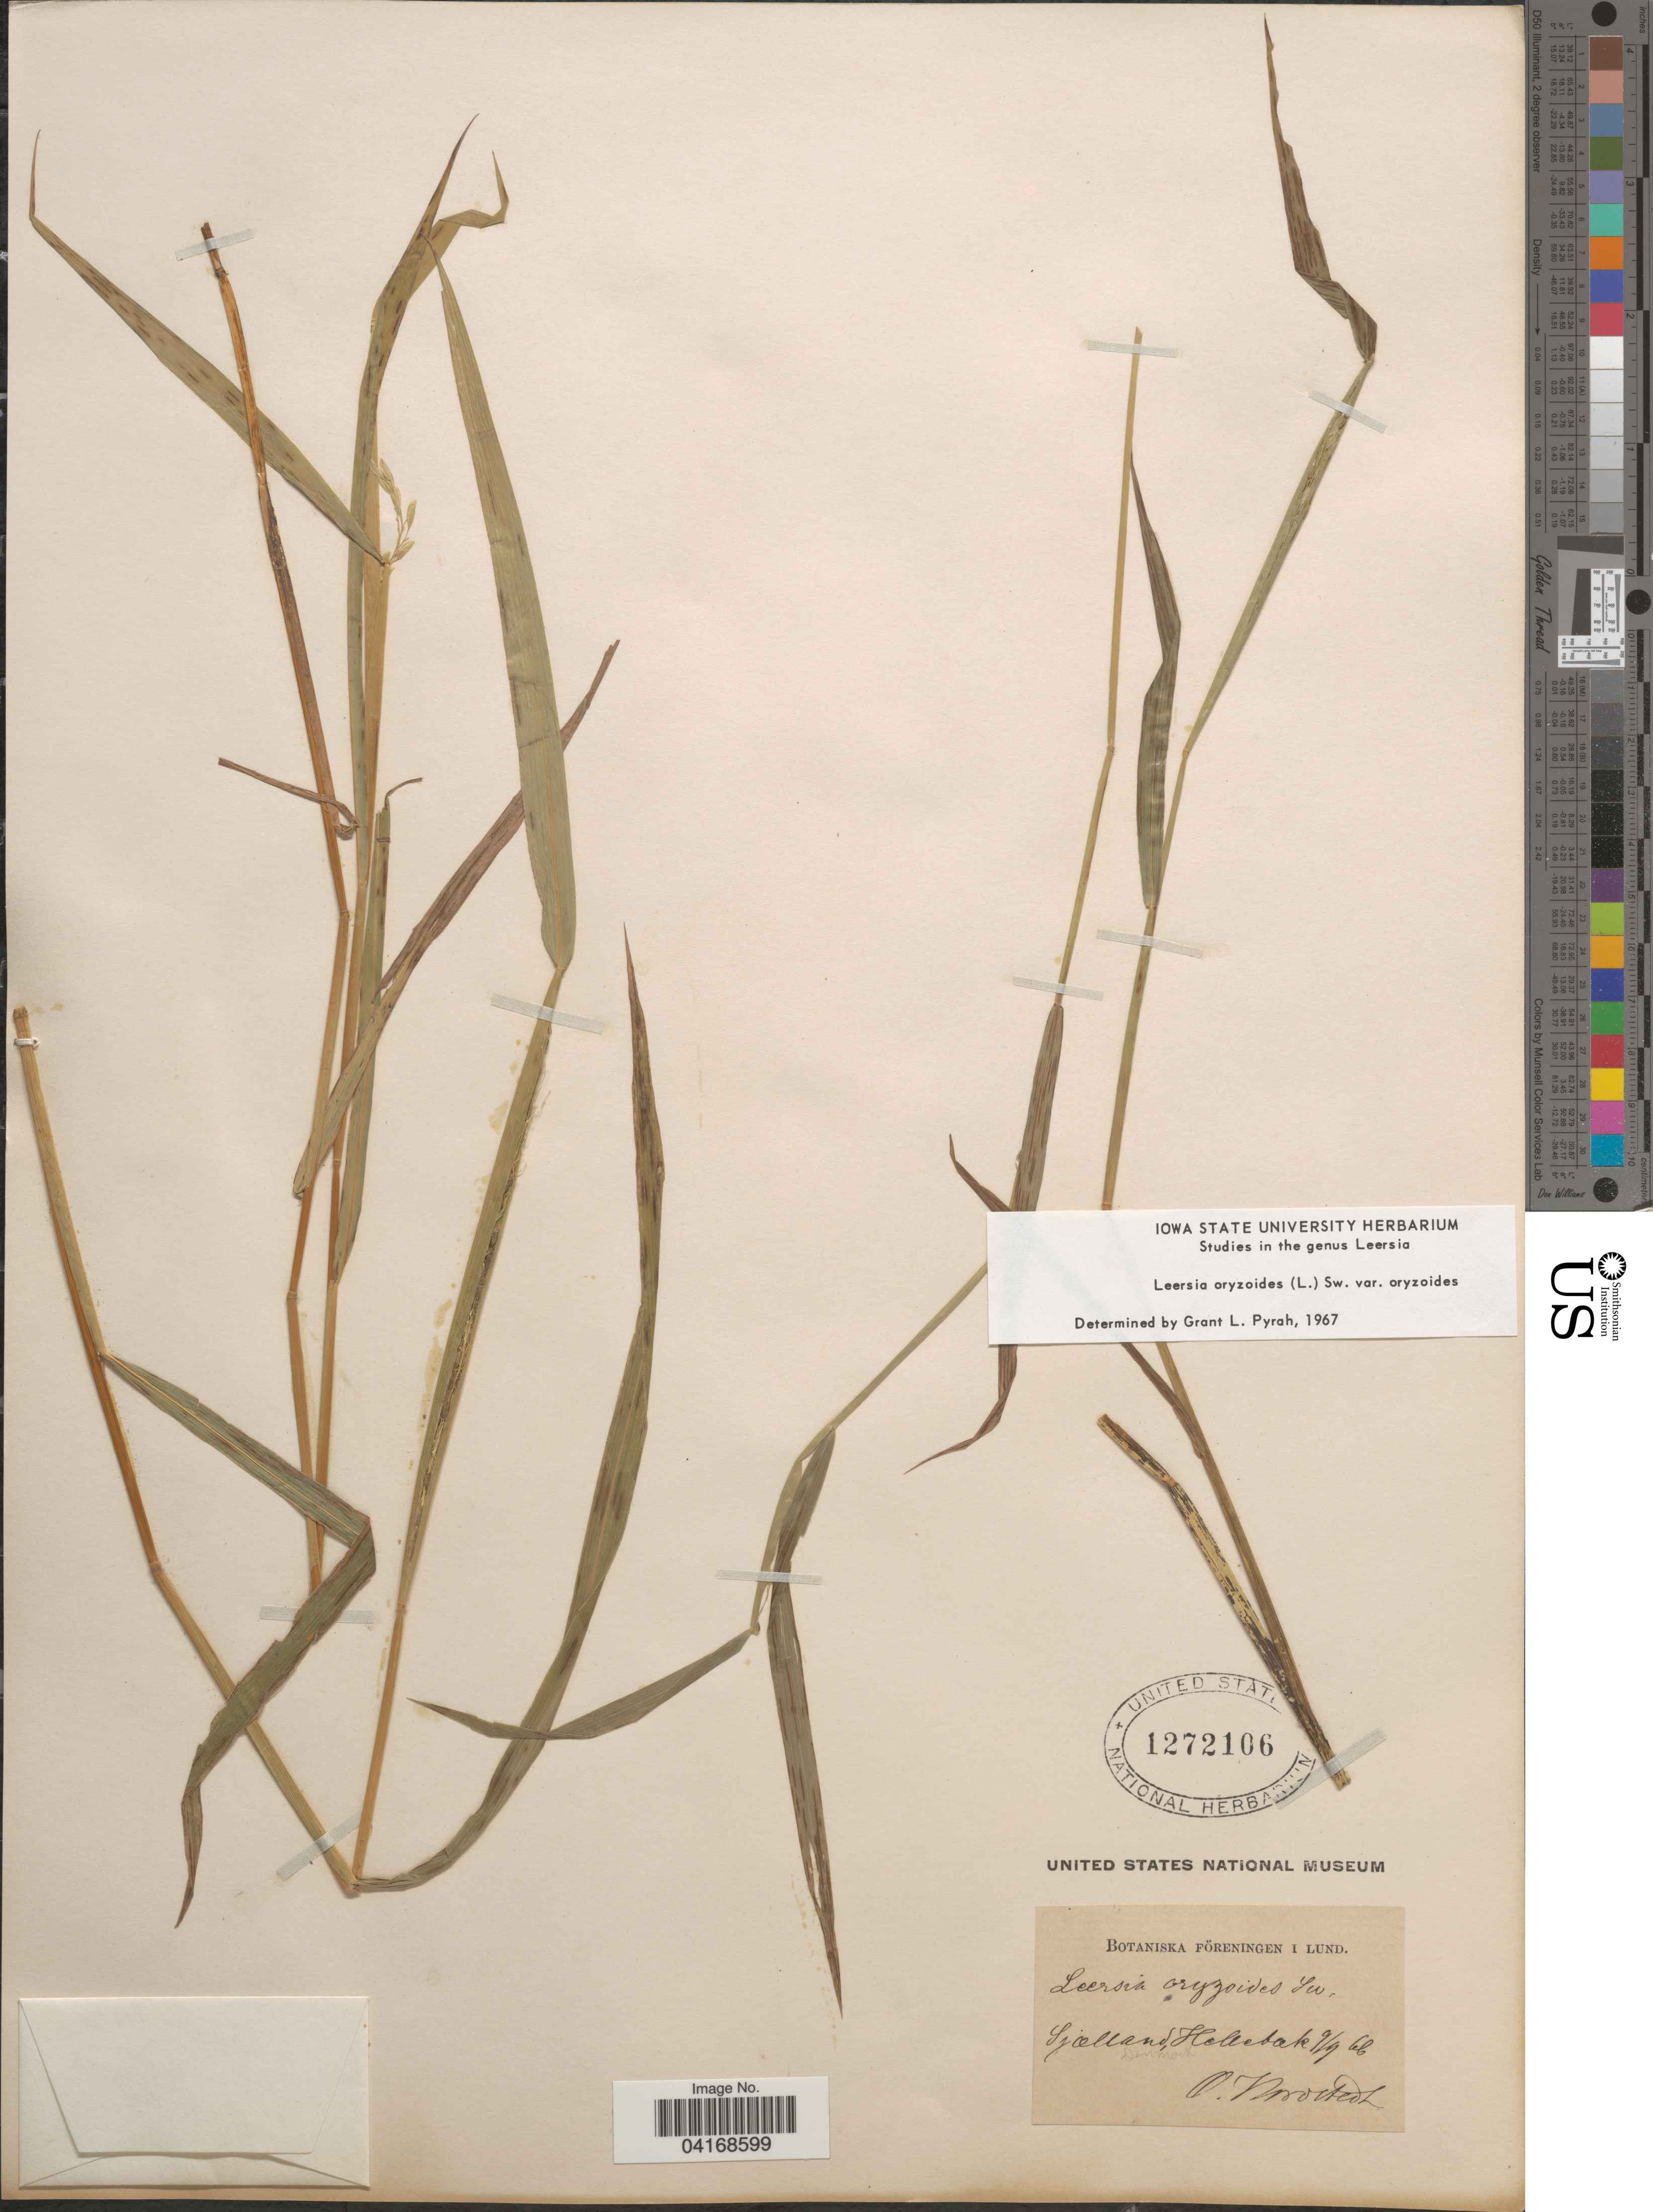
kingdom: Plantae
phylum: Tracheophyta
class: Liliopsida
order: Poales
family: Poaceae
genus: Leersia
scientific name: Leersia oryzoides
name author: (L.) Sw.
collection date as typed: Transcribed d/m/y: 9/9/66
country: Denmark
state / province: Sjæland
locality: Sjælland, Hellebæk.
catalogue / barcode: US 1272106